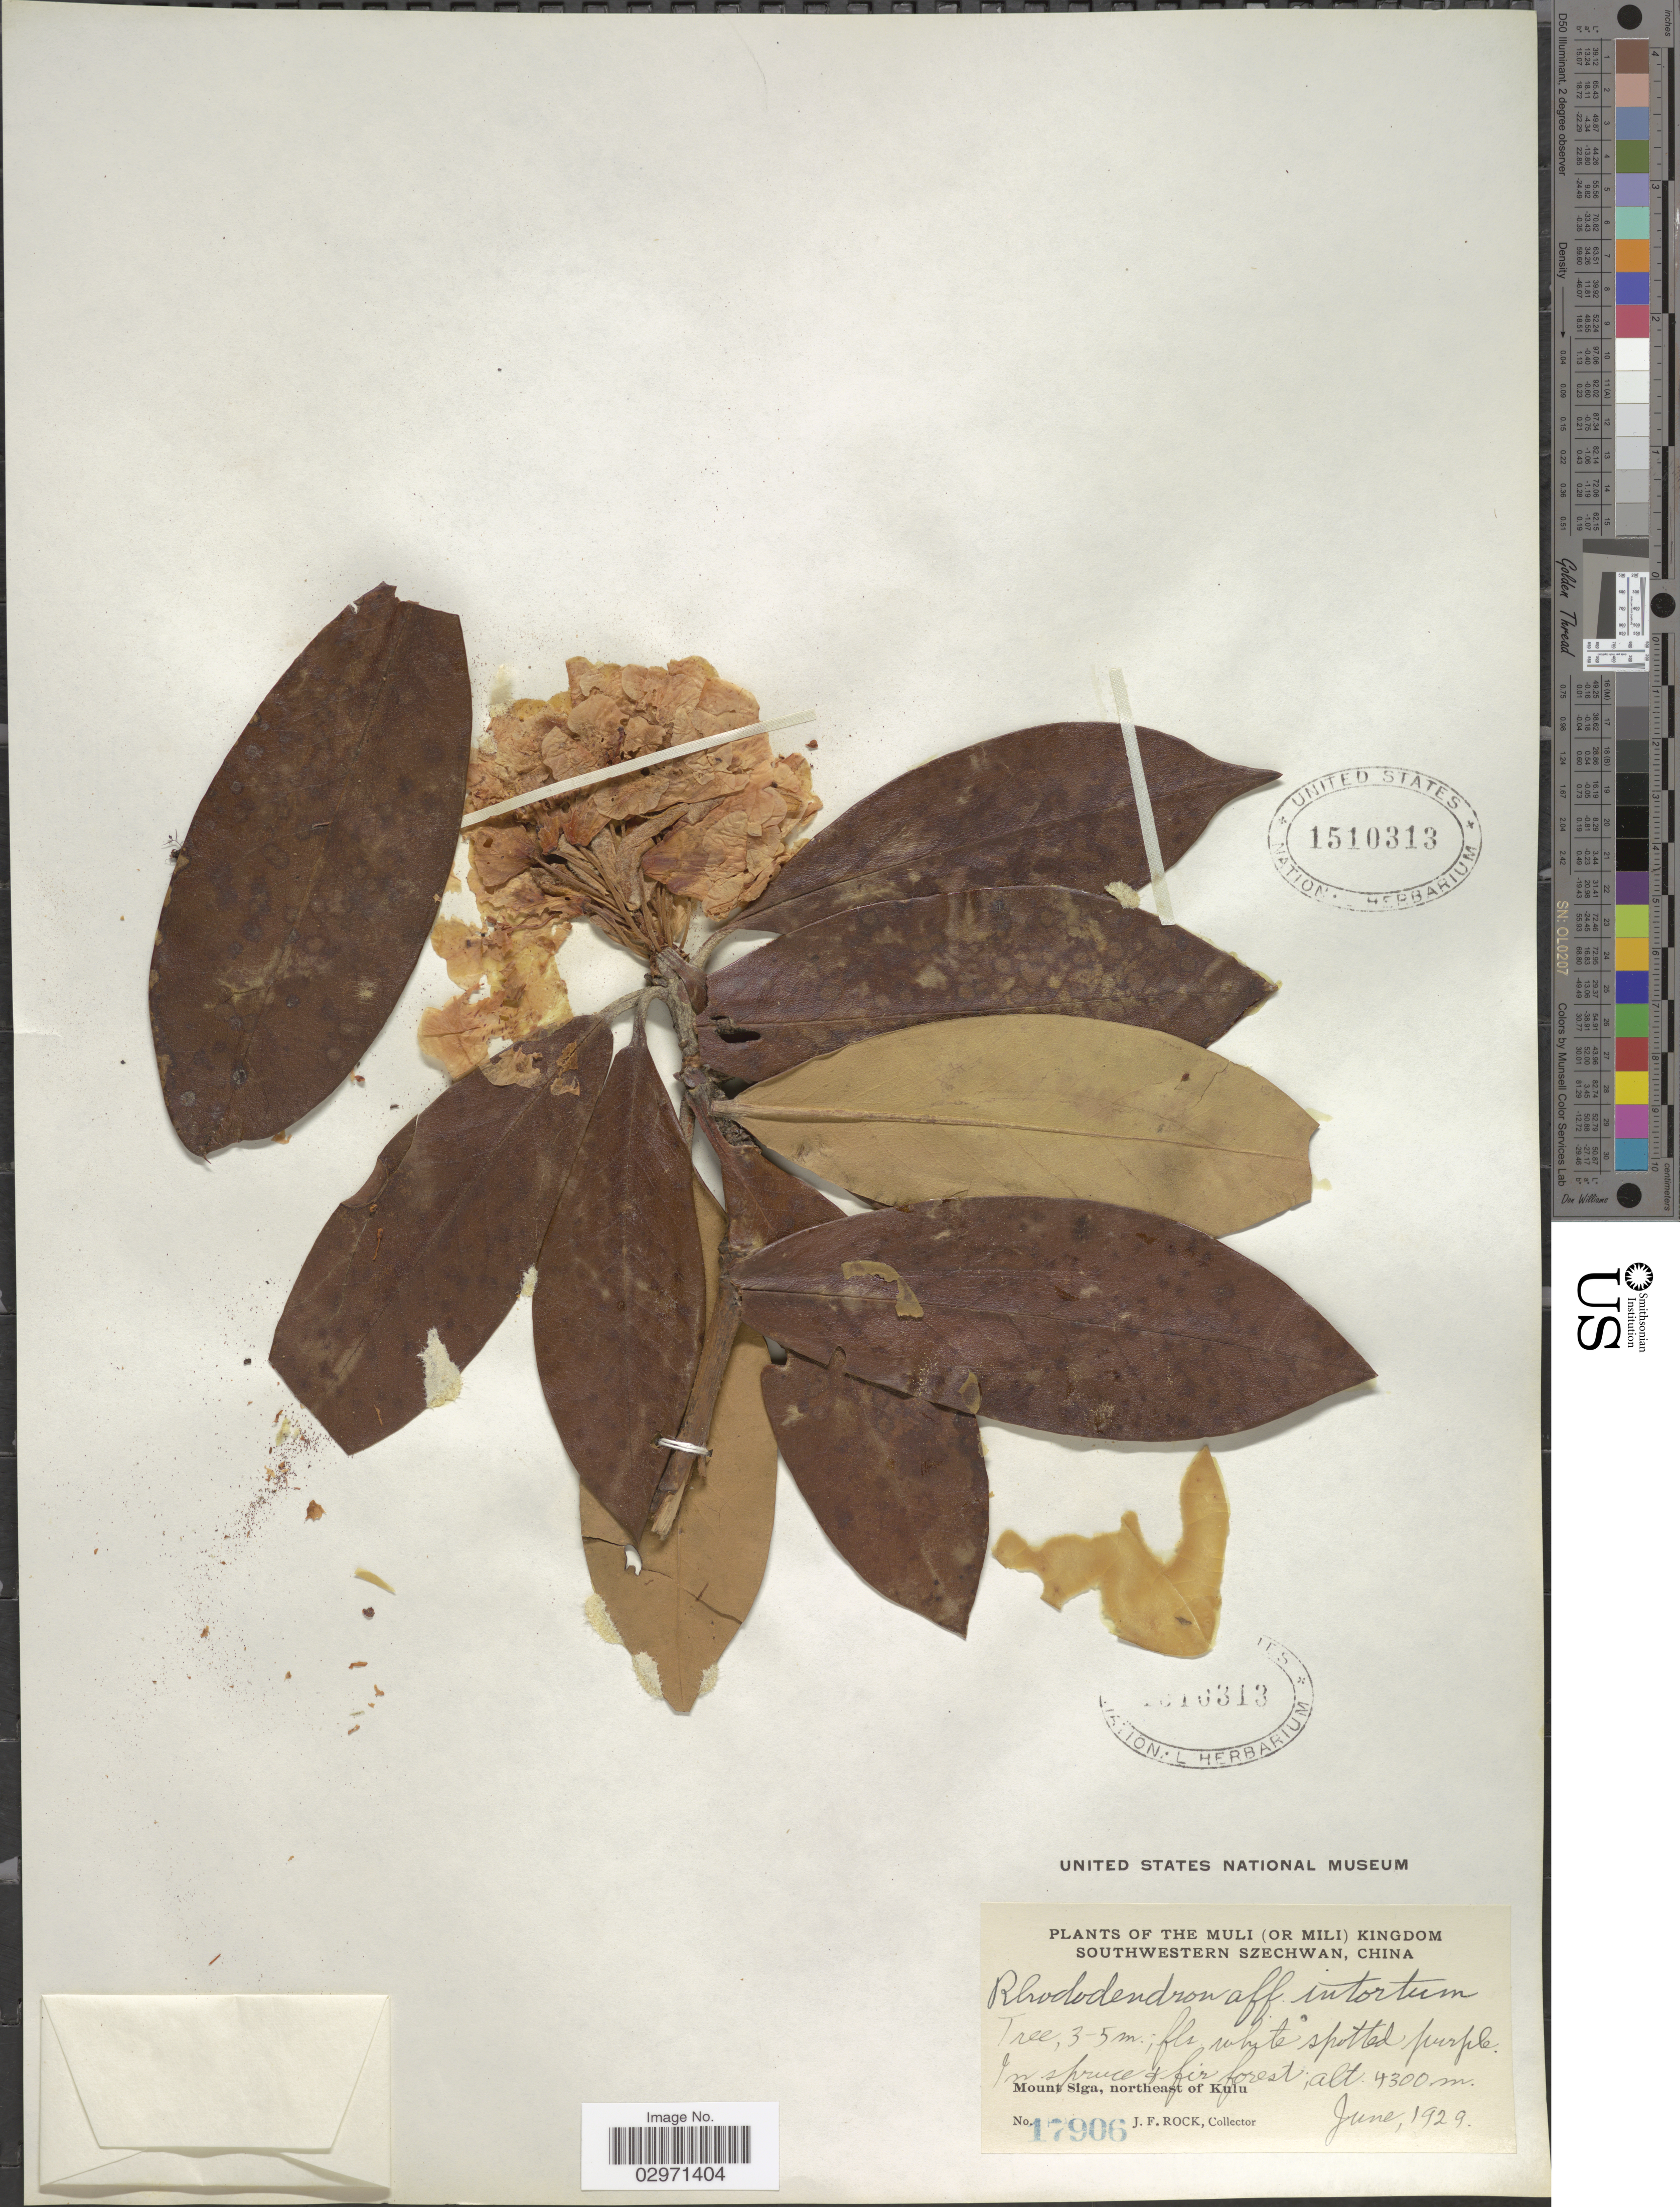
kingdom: Plantae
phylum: Tracheophyta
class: Magnoliopsida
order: Ericales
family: Ericaceae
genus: Rhododendron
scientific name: Rhododendron intortum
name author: Balf. f. & Forrest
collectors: J. Rock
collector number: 17906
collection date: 1929-06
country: China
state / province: Sichuan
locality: Muli (Or Mili) Kingdom Southwestern Szechwan. Mount Siga, northeast of Kulu.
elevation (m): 4300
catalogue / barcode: US 1510313